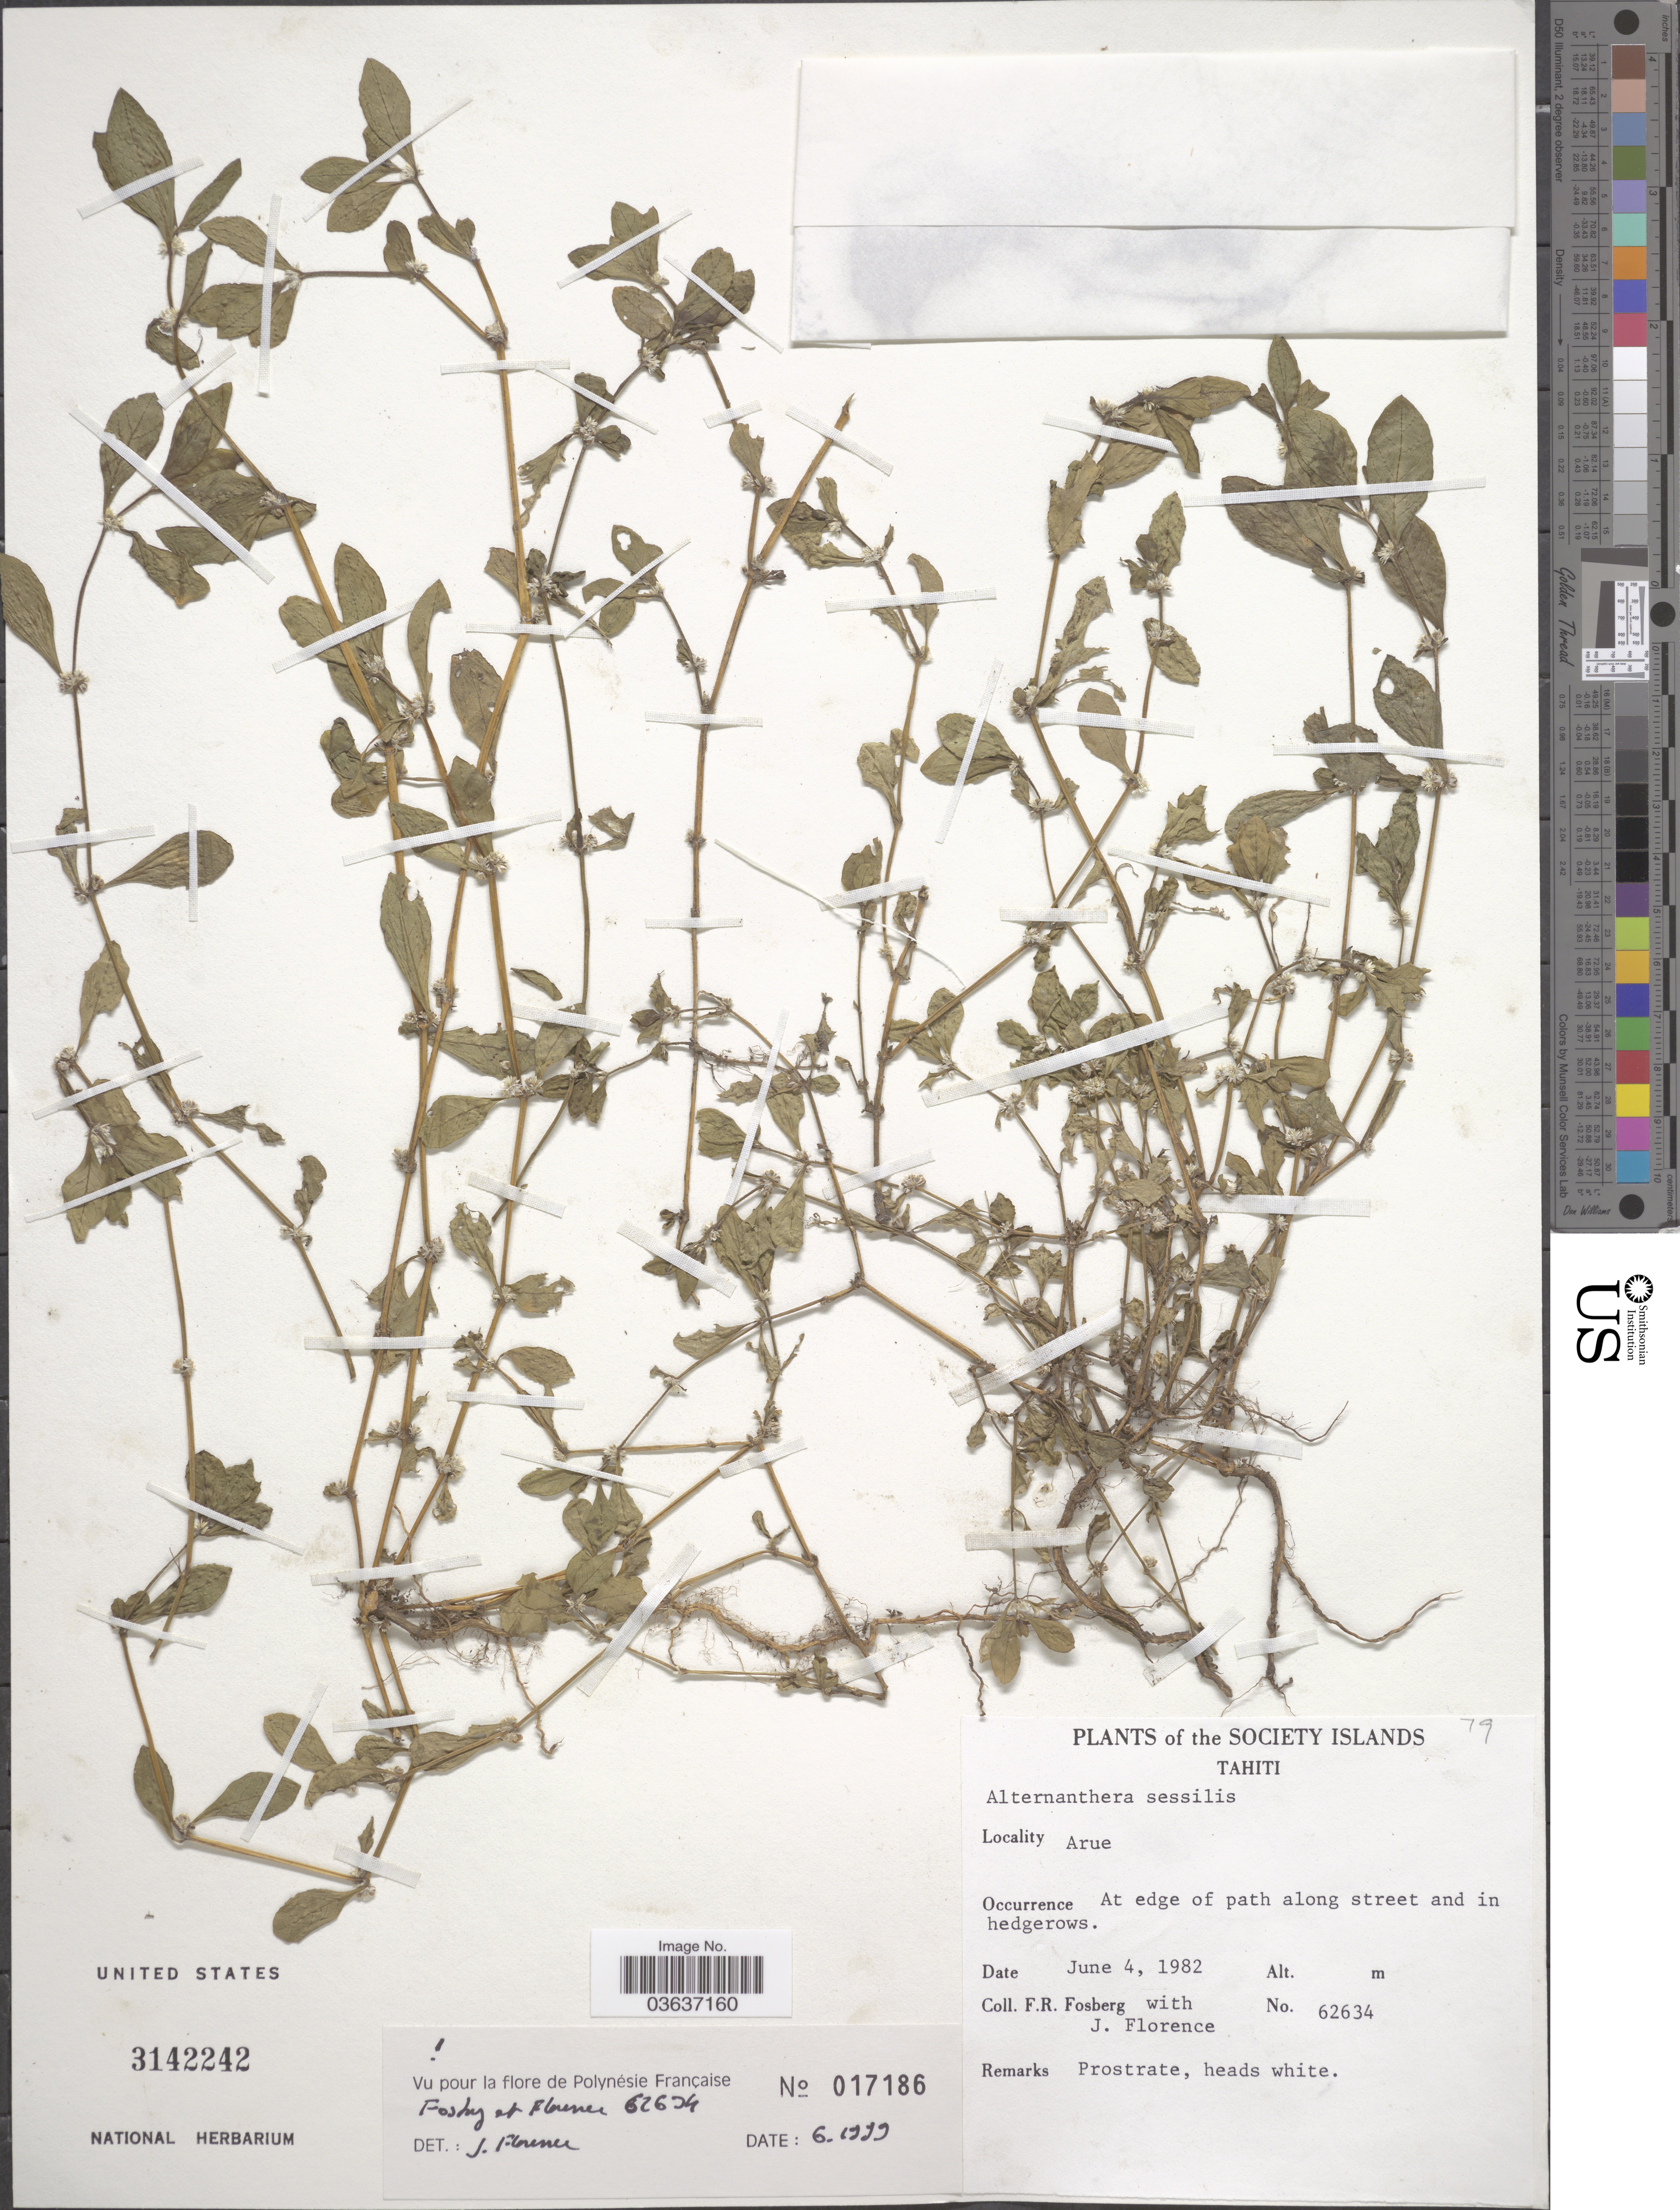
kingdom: Plantae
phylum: Tracheophyta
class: Magnoliopsida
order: Caryophyllales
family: Amaranthaceae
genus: Alternanthera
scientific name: Alternanthera sessilis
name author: (L.) DC.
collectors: F. R. Fosberg & J. Florence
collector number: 62634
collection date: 1982-06-04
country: French Polynesia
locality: The Society Islands. Tahiti. Arue.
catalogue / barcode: US 3142242